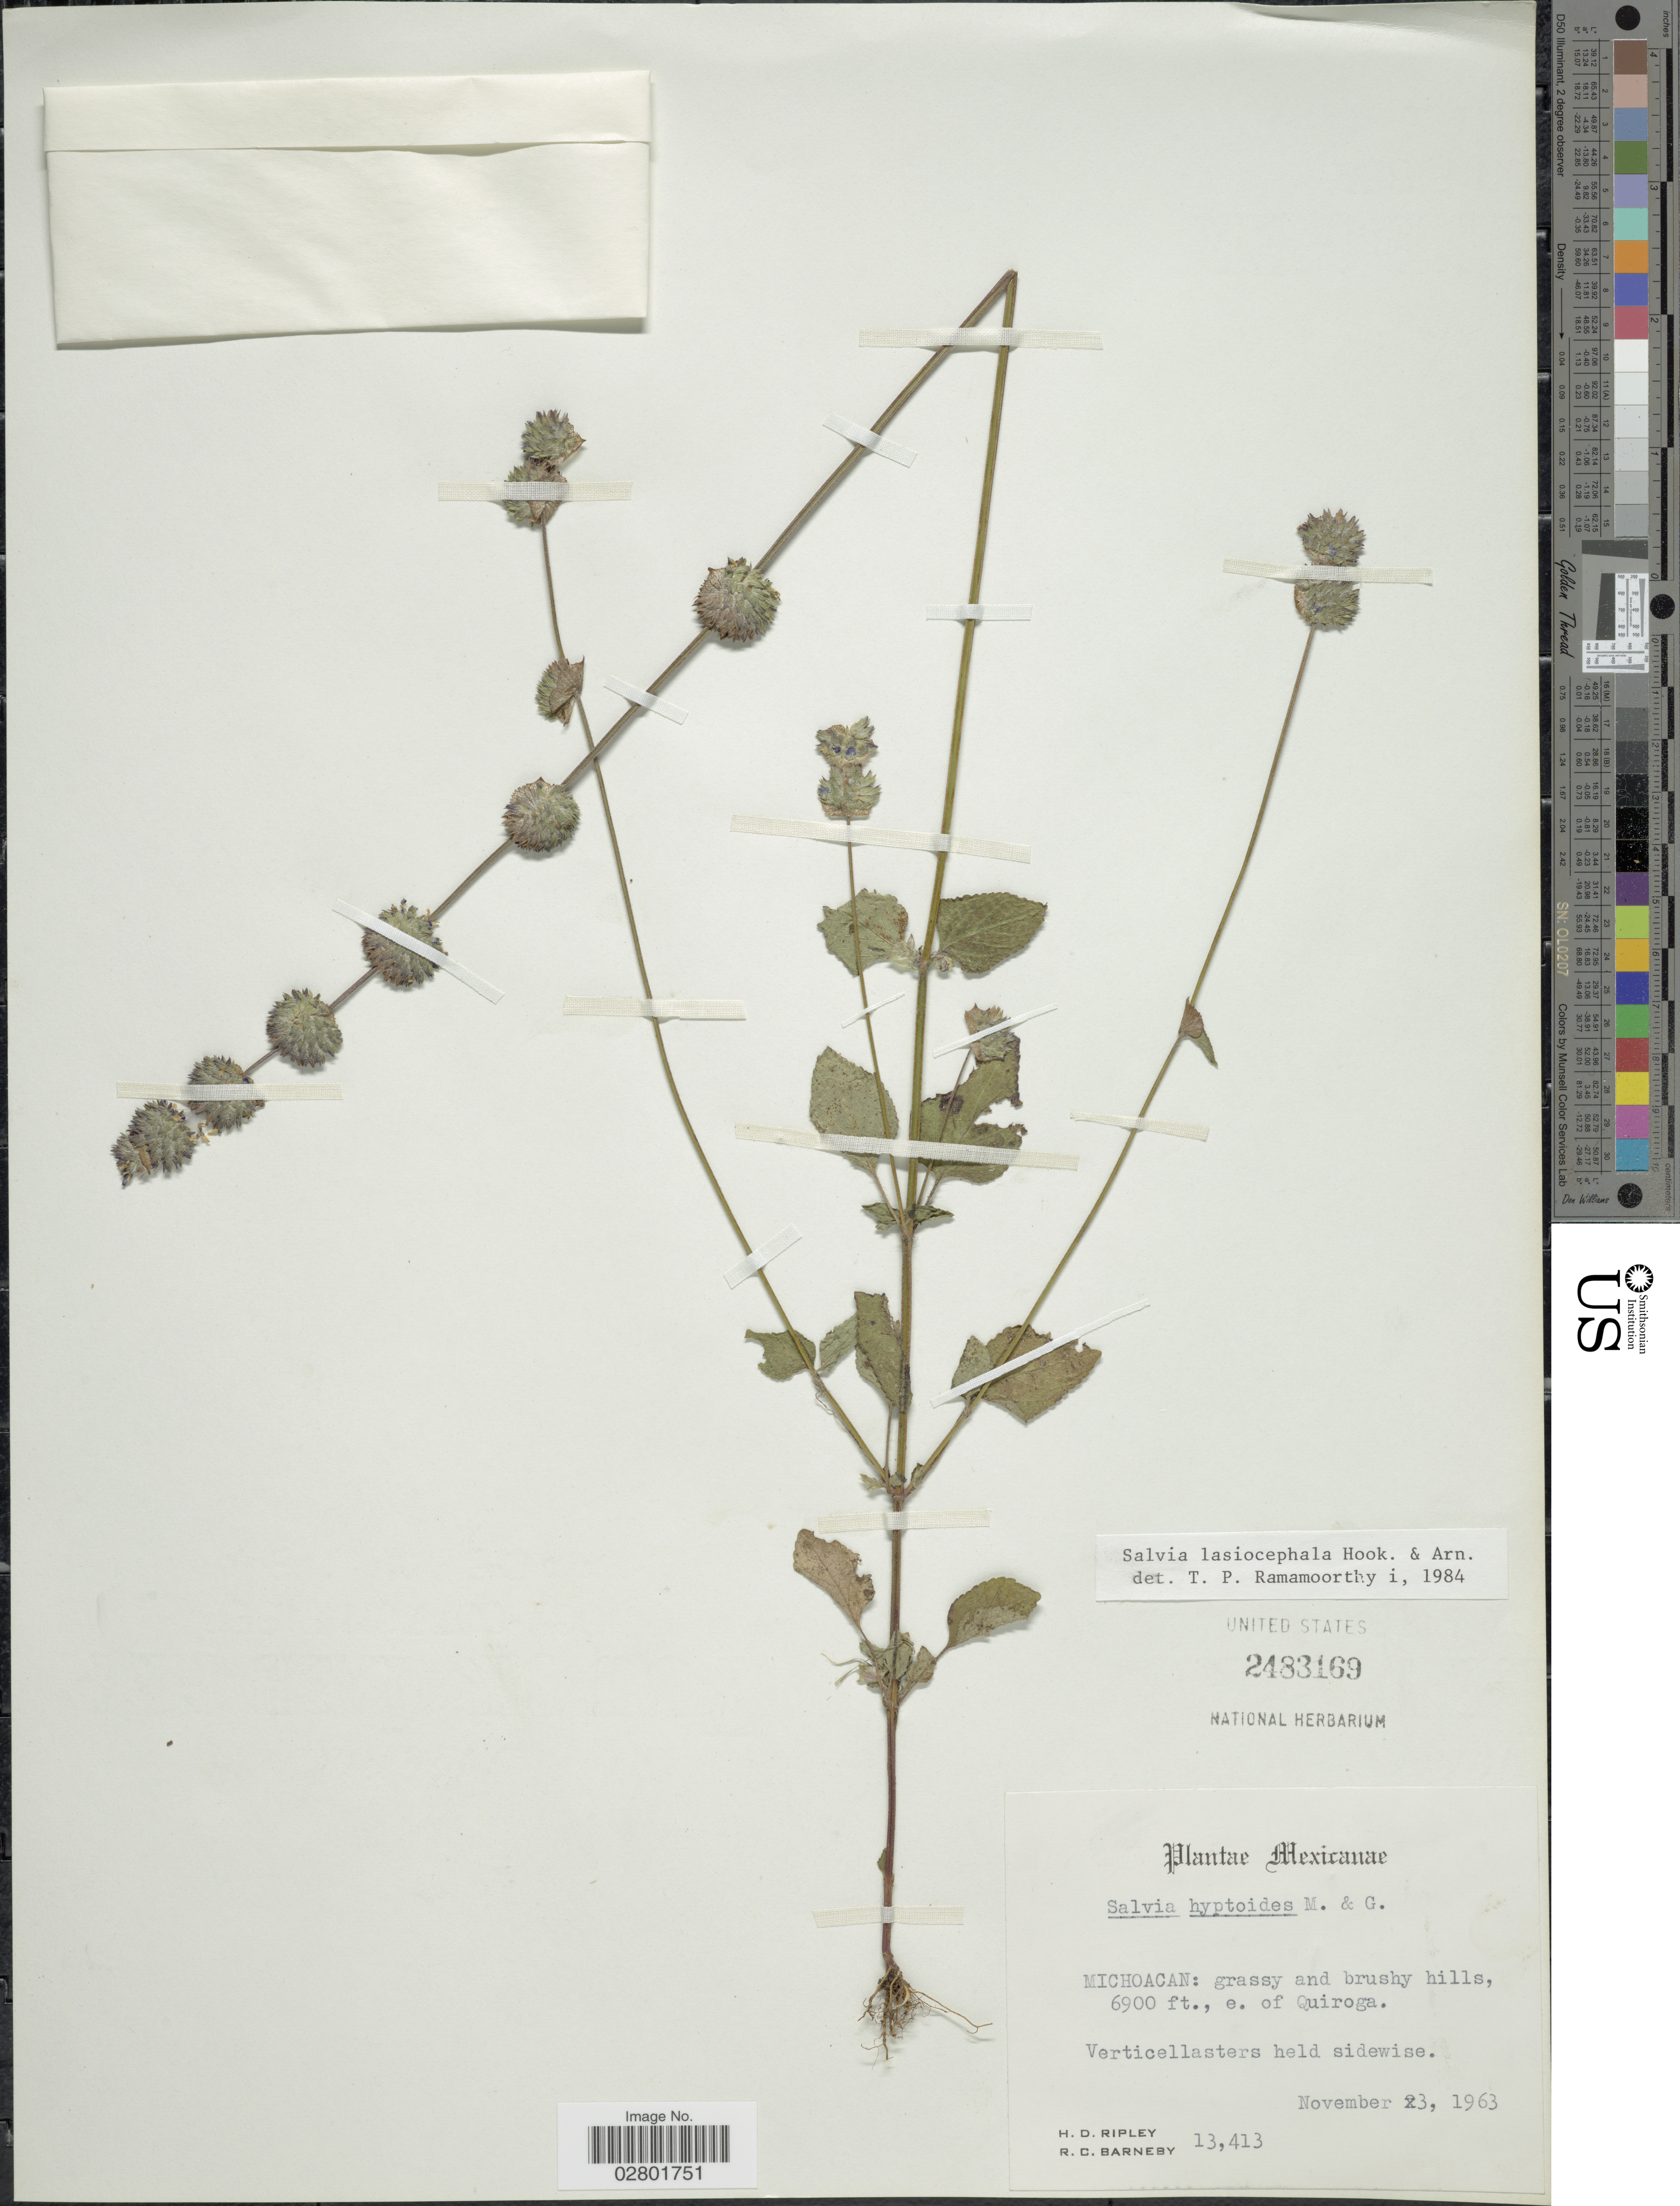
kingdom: Plantae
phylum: Tracheophyta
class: Magnoliopsida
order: Lamiales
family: Lamiaceae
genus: Salvia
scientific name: Salvia lasiocephala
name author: Hook. & Arn.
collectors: H. Ripley & R. C. Barneby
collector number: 13413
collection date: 1963-11-03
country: Mexico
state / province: Michoacán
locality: E. of Quiroga.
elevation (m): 2103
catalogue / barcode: US 2483169